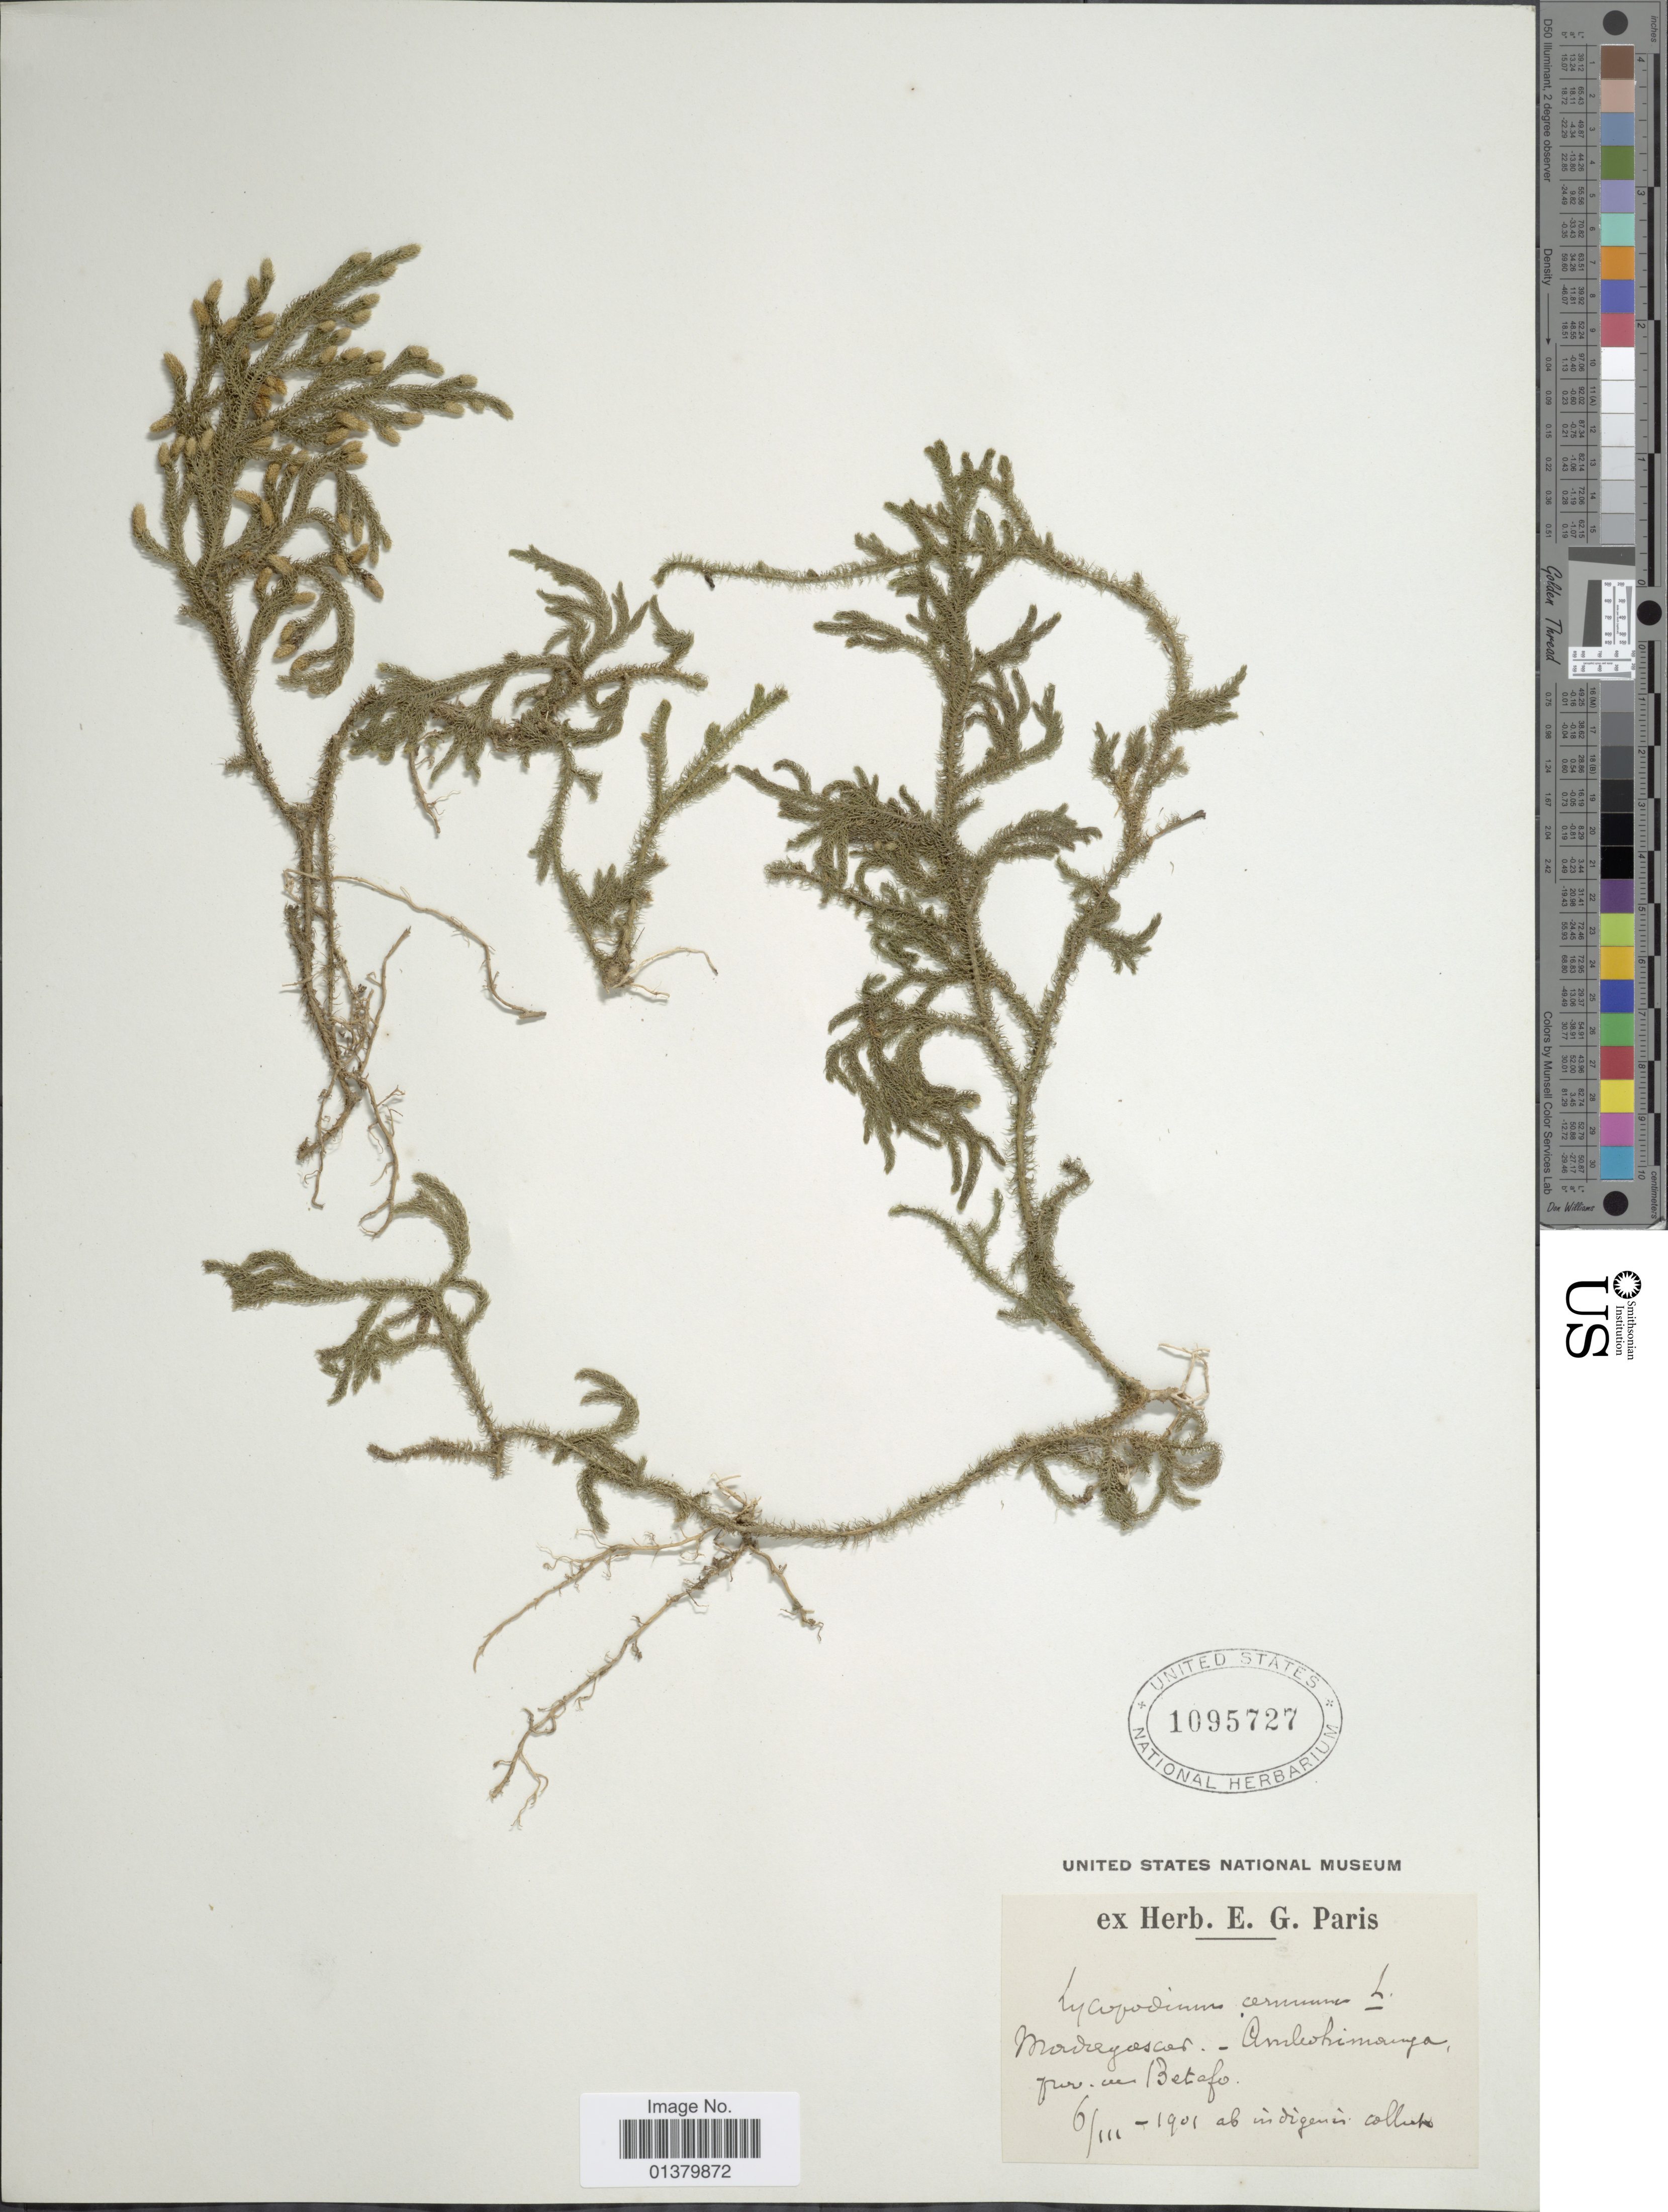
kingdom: Plantae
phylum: Tracheophyta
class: Lycopodiopsida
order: Lycopodiales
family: Lycopodiaceae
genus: Palhinhaea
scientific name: Palhinhaea cernua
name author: (L.) Vasc. & Franco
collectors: ex herb. E. G. Paris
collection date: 1901-03-06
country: Madagascar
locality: Ambohimanga prov [illegible text] Betafo.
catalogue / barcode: US 1095727